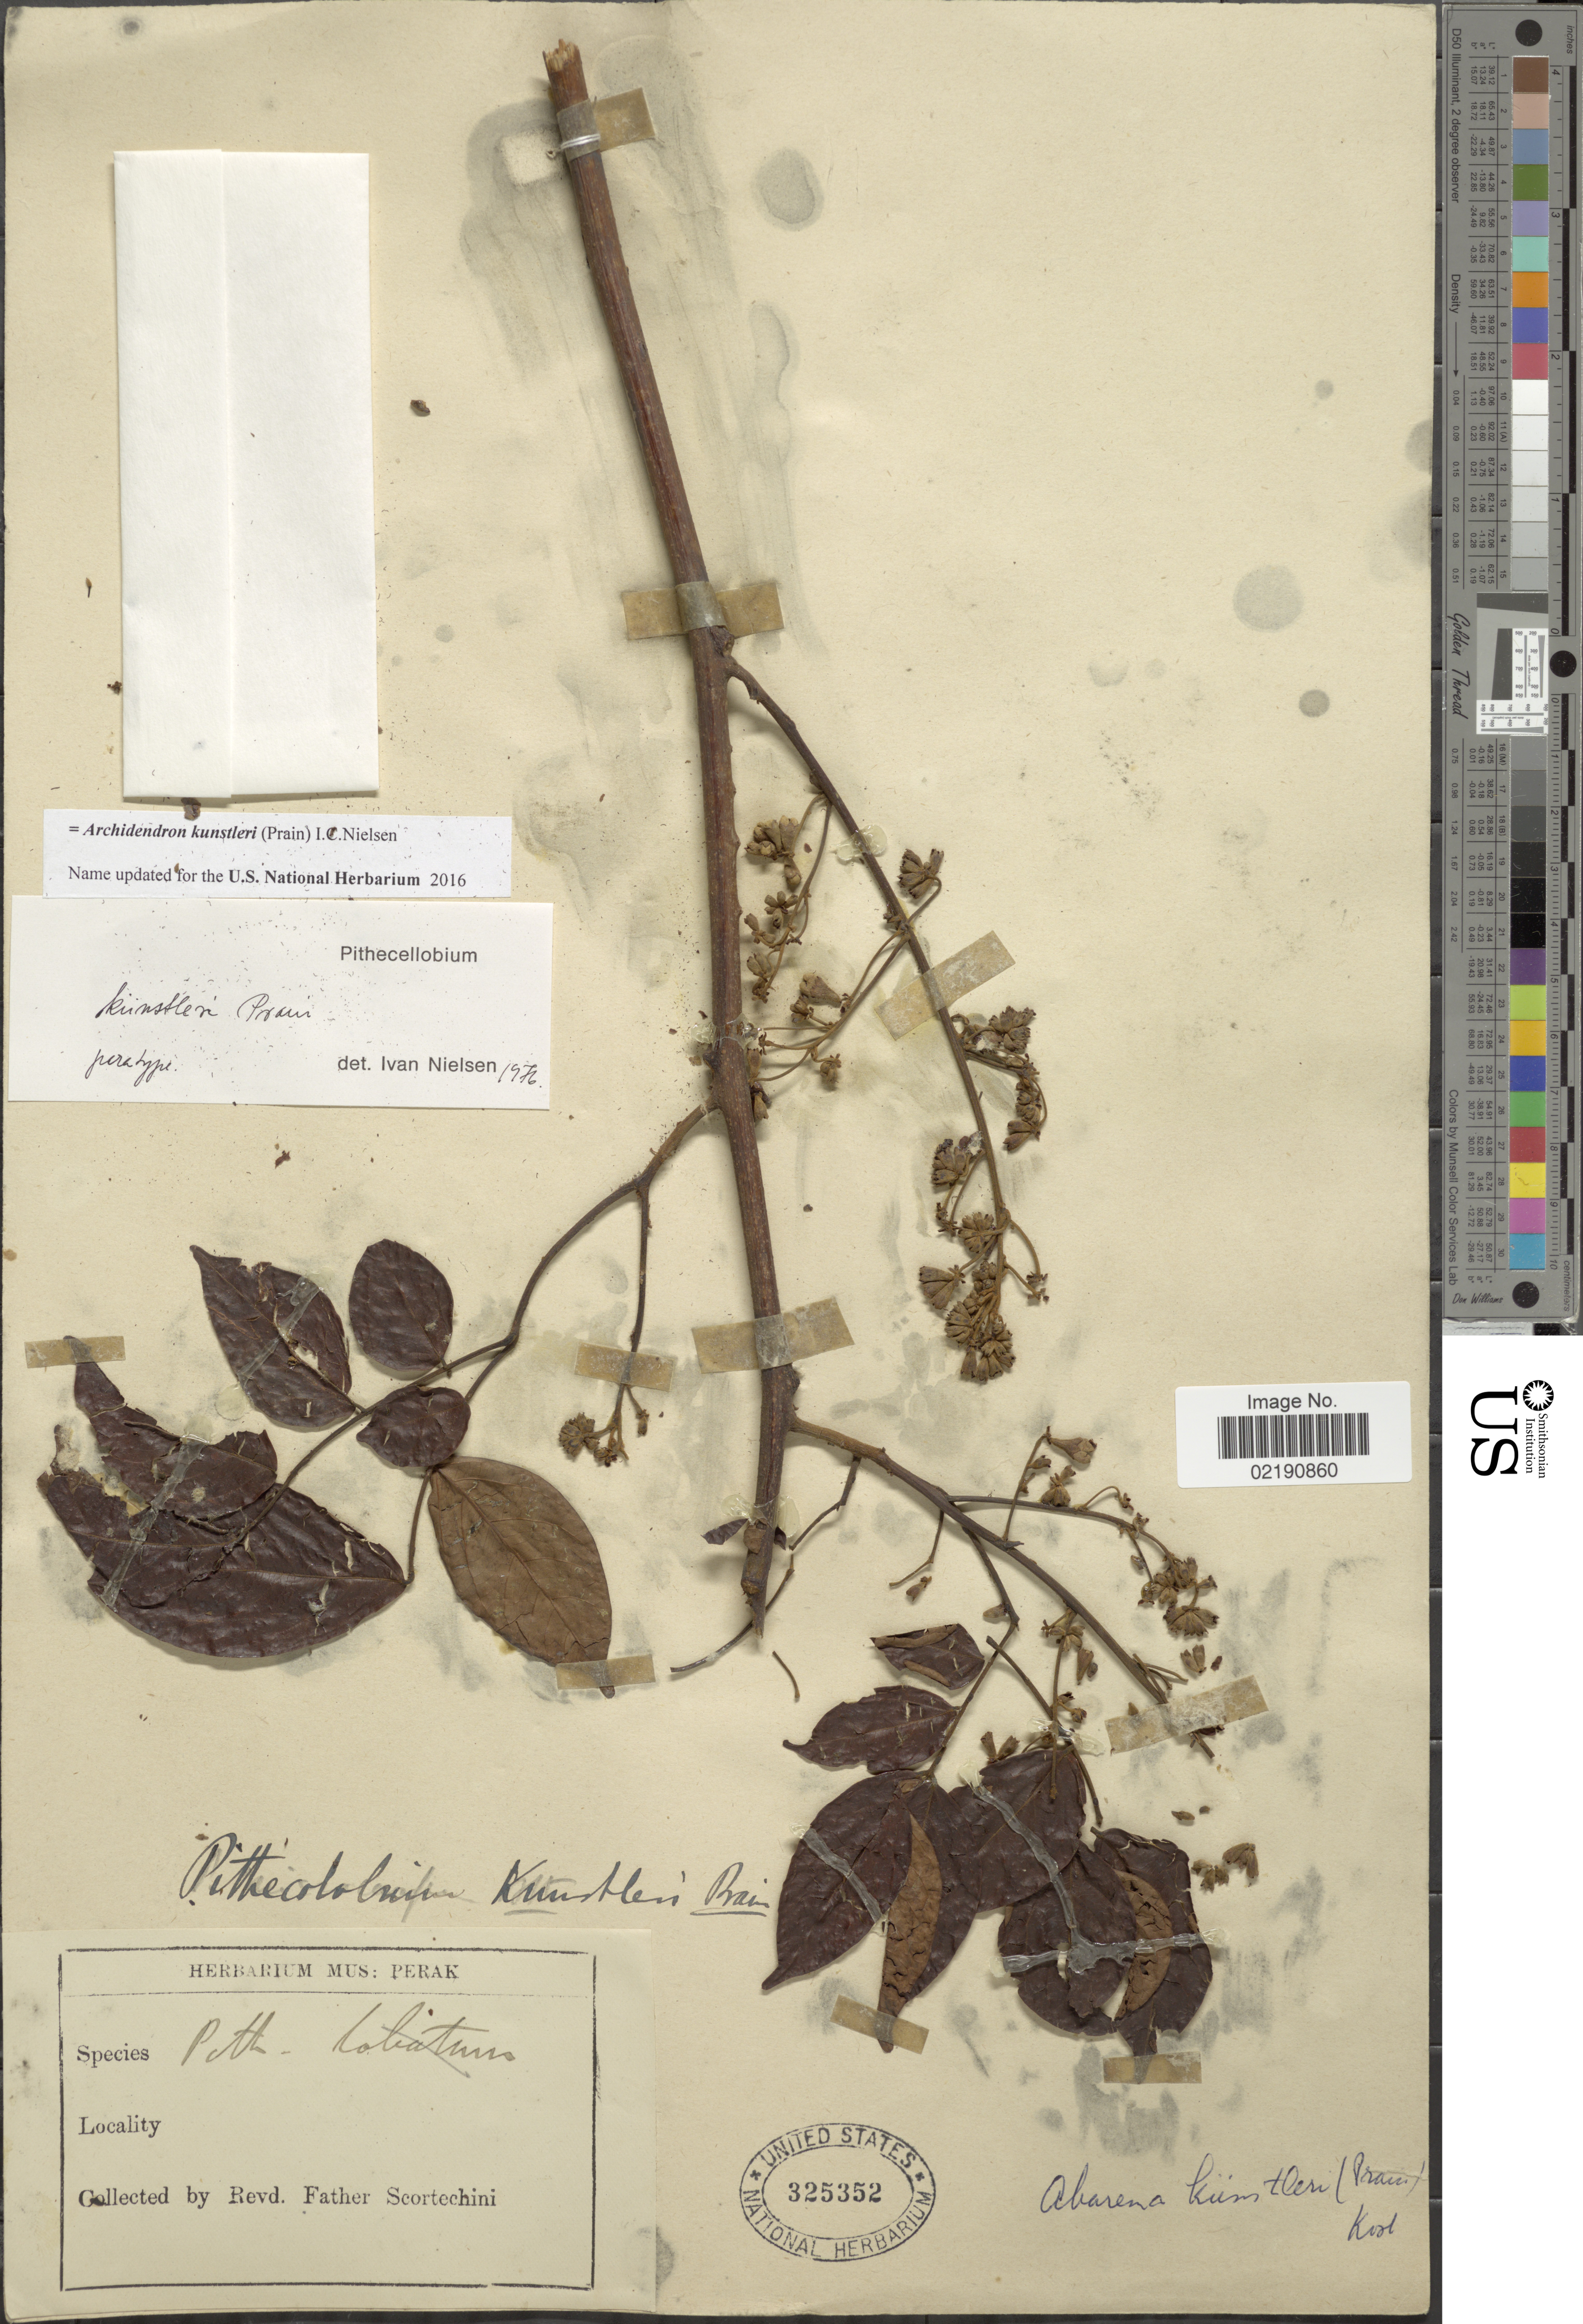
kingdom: Plantae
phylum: Tracheophyta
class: Magnoliopsida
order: Fabales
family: Fabaceae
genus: Archidendron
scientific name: Archidendron kunstleri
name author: (Prain) I.C. Nielsen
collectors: Fr. Scortechini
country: Malaysia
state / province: Perak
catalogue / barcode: US 325352